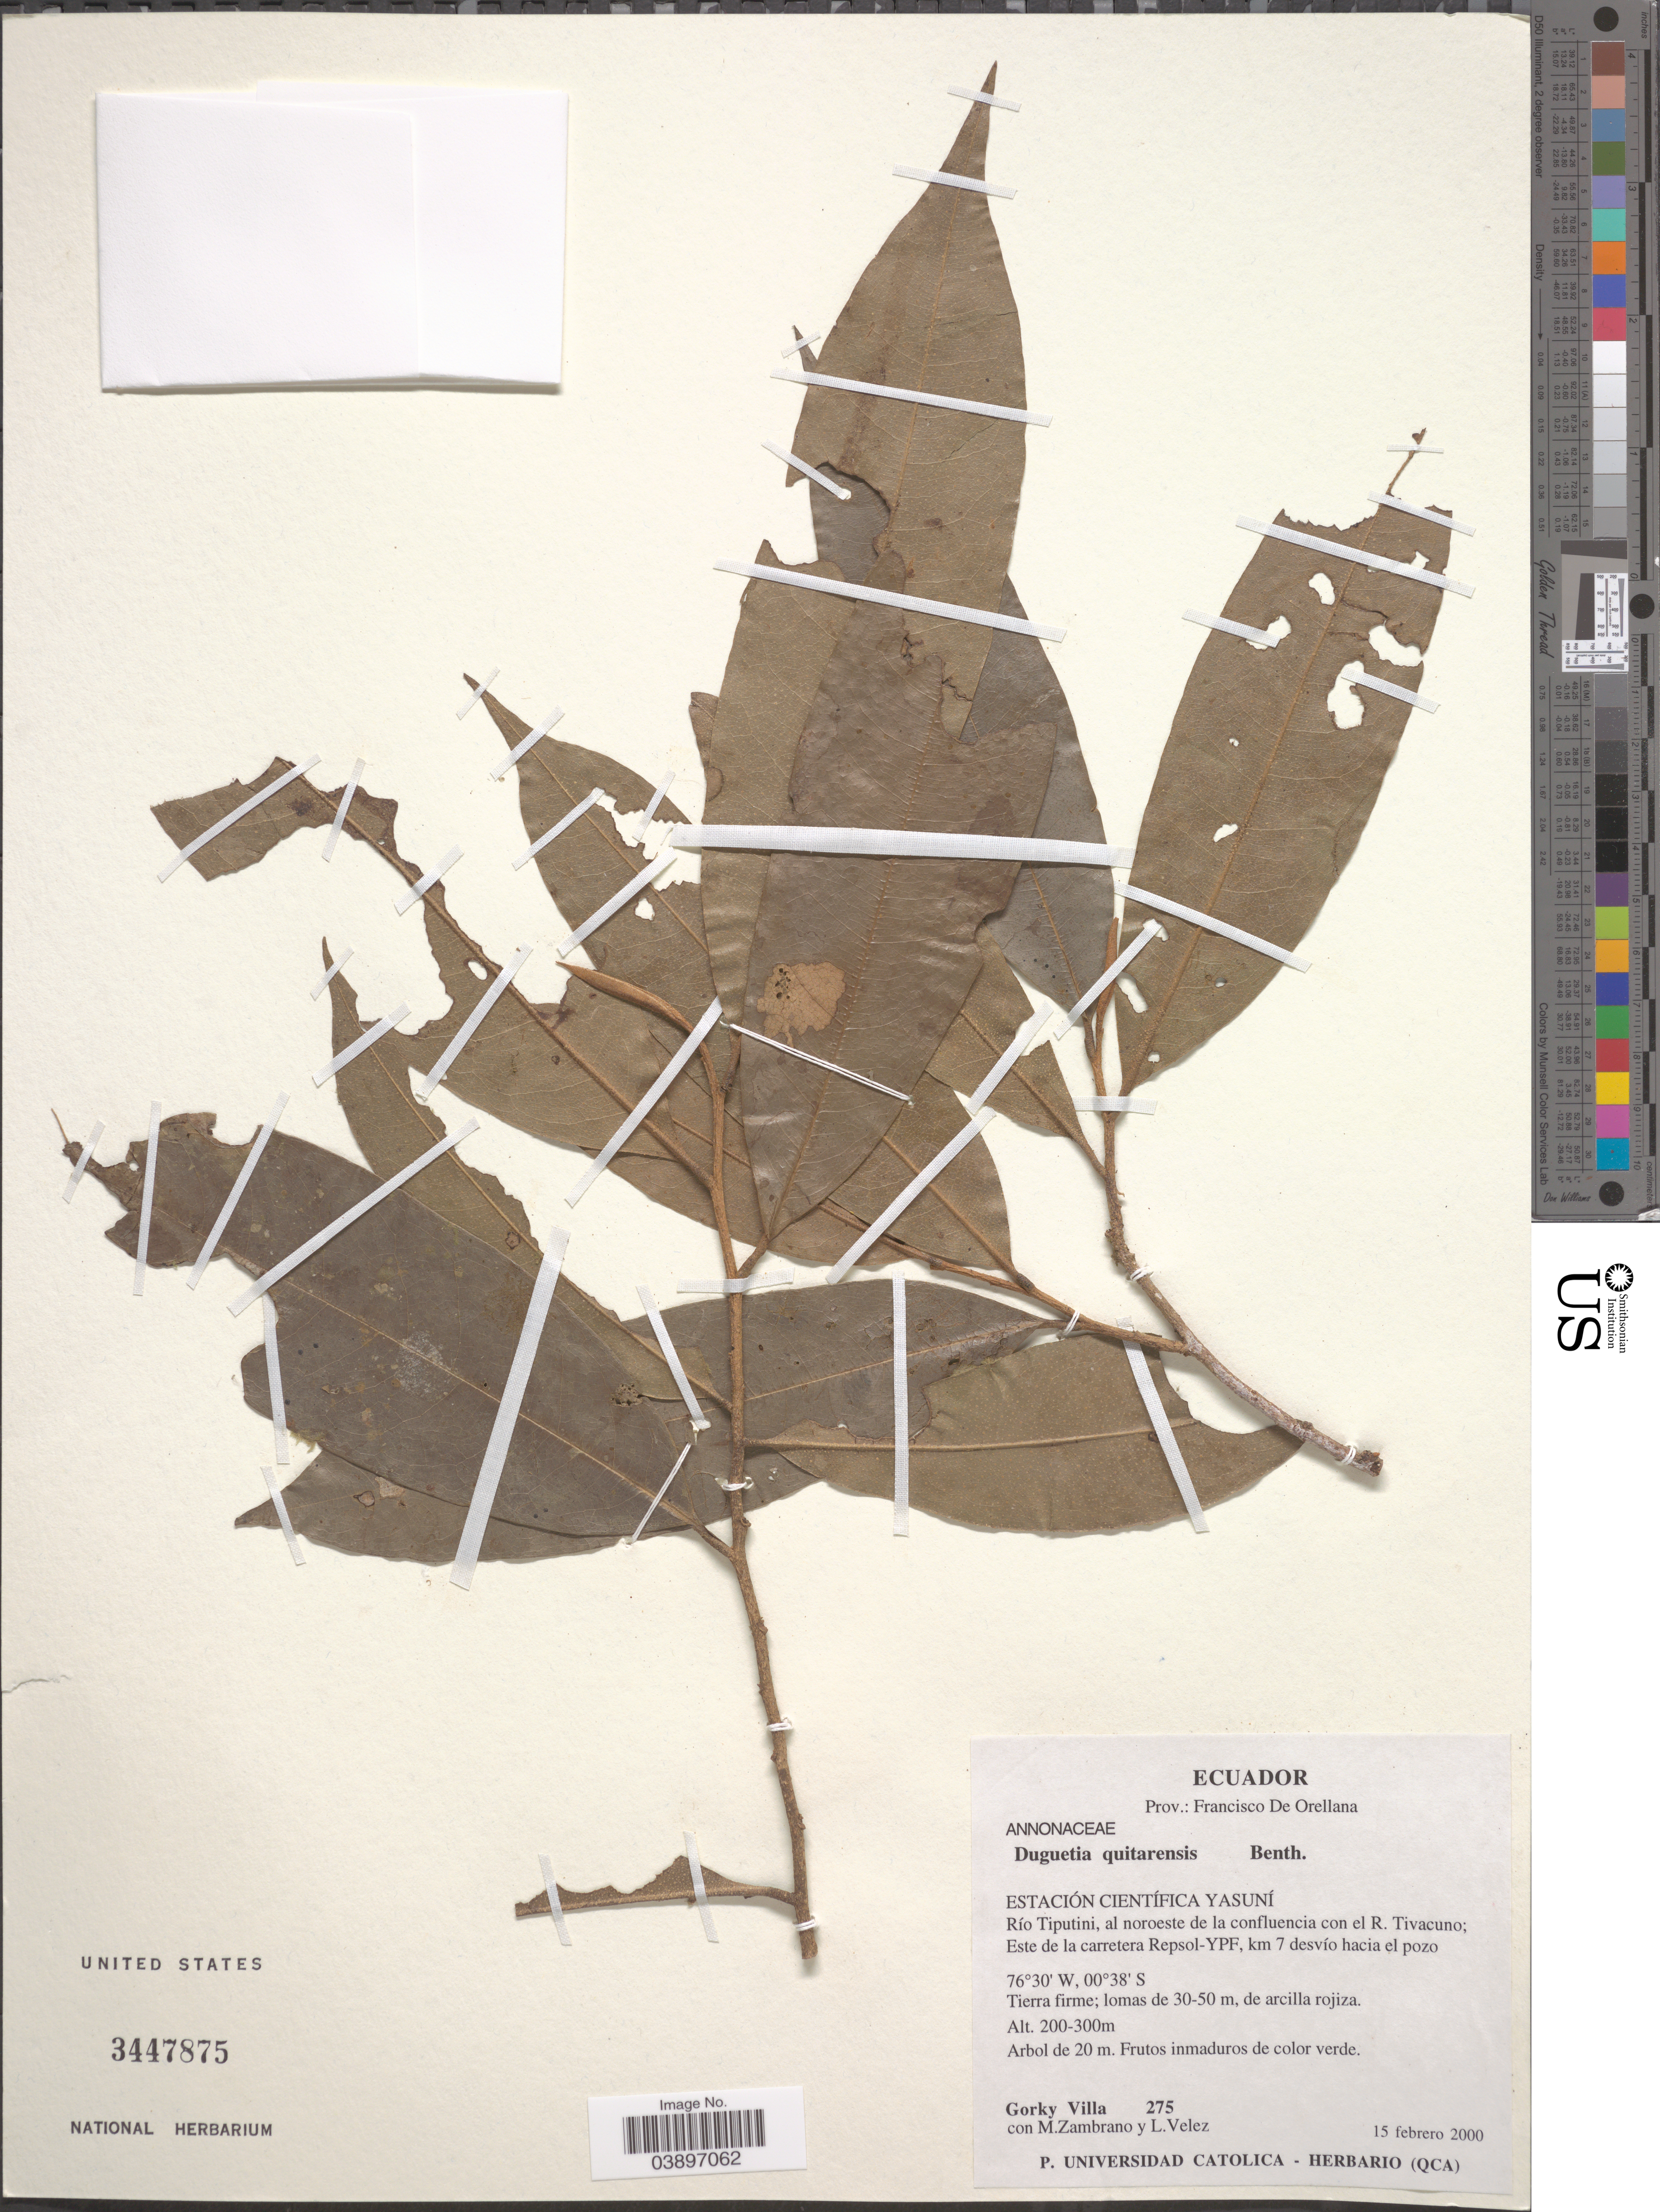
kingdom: Plantae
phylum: Tracheophyta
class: Magnoliopsida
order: Magnoliales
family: Annonaceae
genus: Duguetia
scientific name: Duguetia quitarensis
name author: Benth.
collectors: G. Villa, M. Zambrano & L. Velez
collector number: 275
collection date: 2000-02-15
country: Ecuador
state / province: Orellana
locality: Prov.: Francisco De Orellana. Estación Científica Yasuní. Río Tiputini, al noroeste de la confluencia con el R. Tivacuno; Este de la carretera Repsol-YPF, km 7 desvío hacia el pozo.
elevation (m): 200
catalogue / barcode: US 3447875